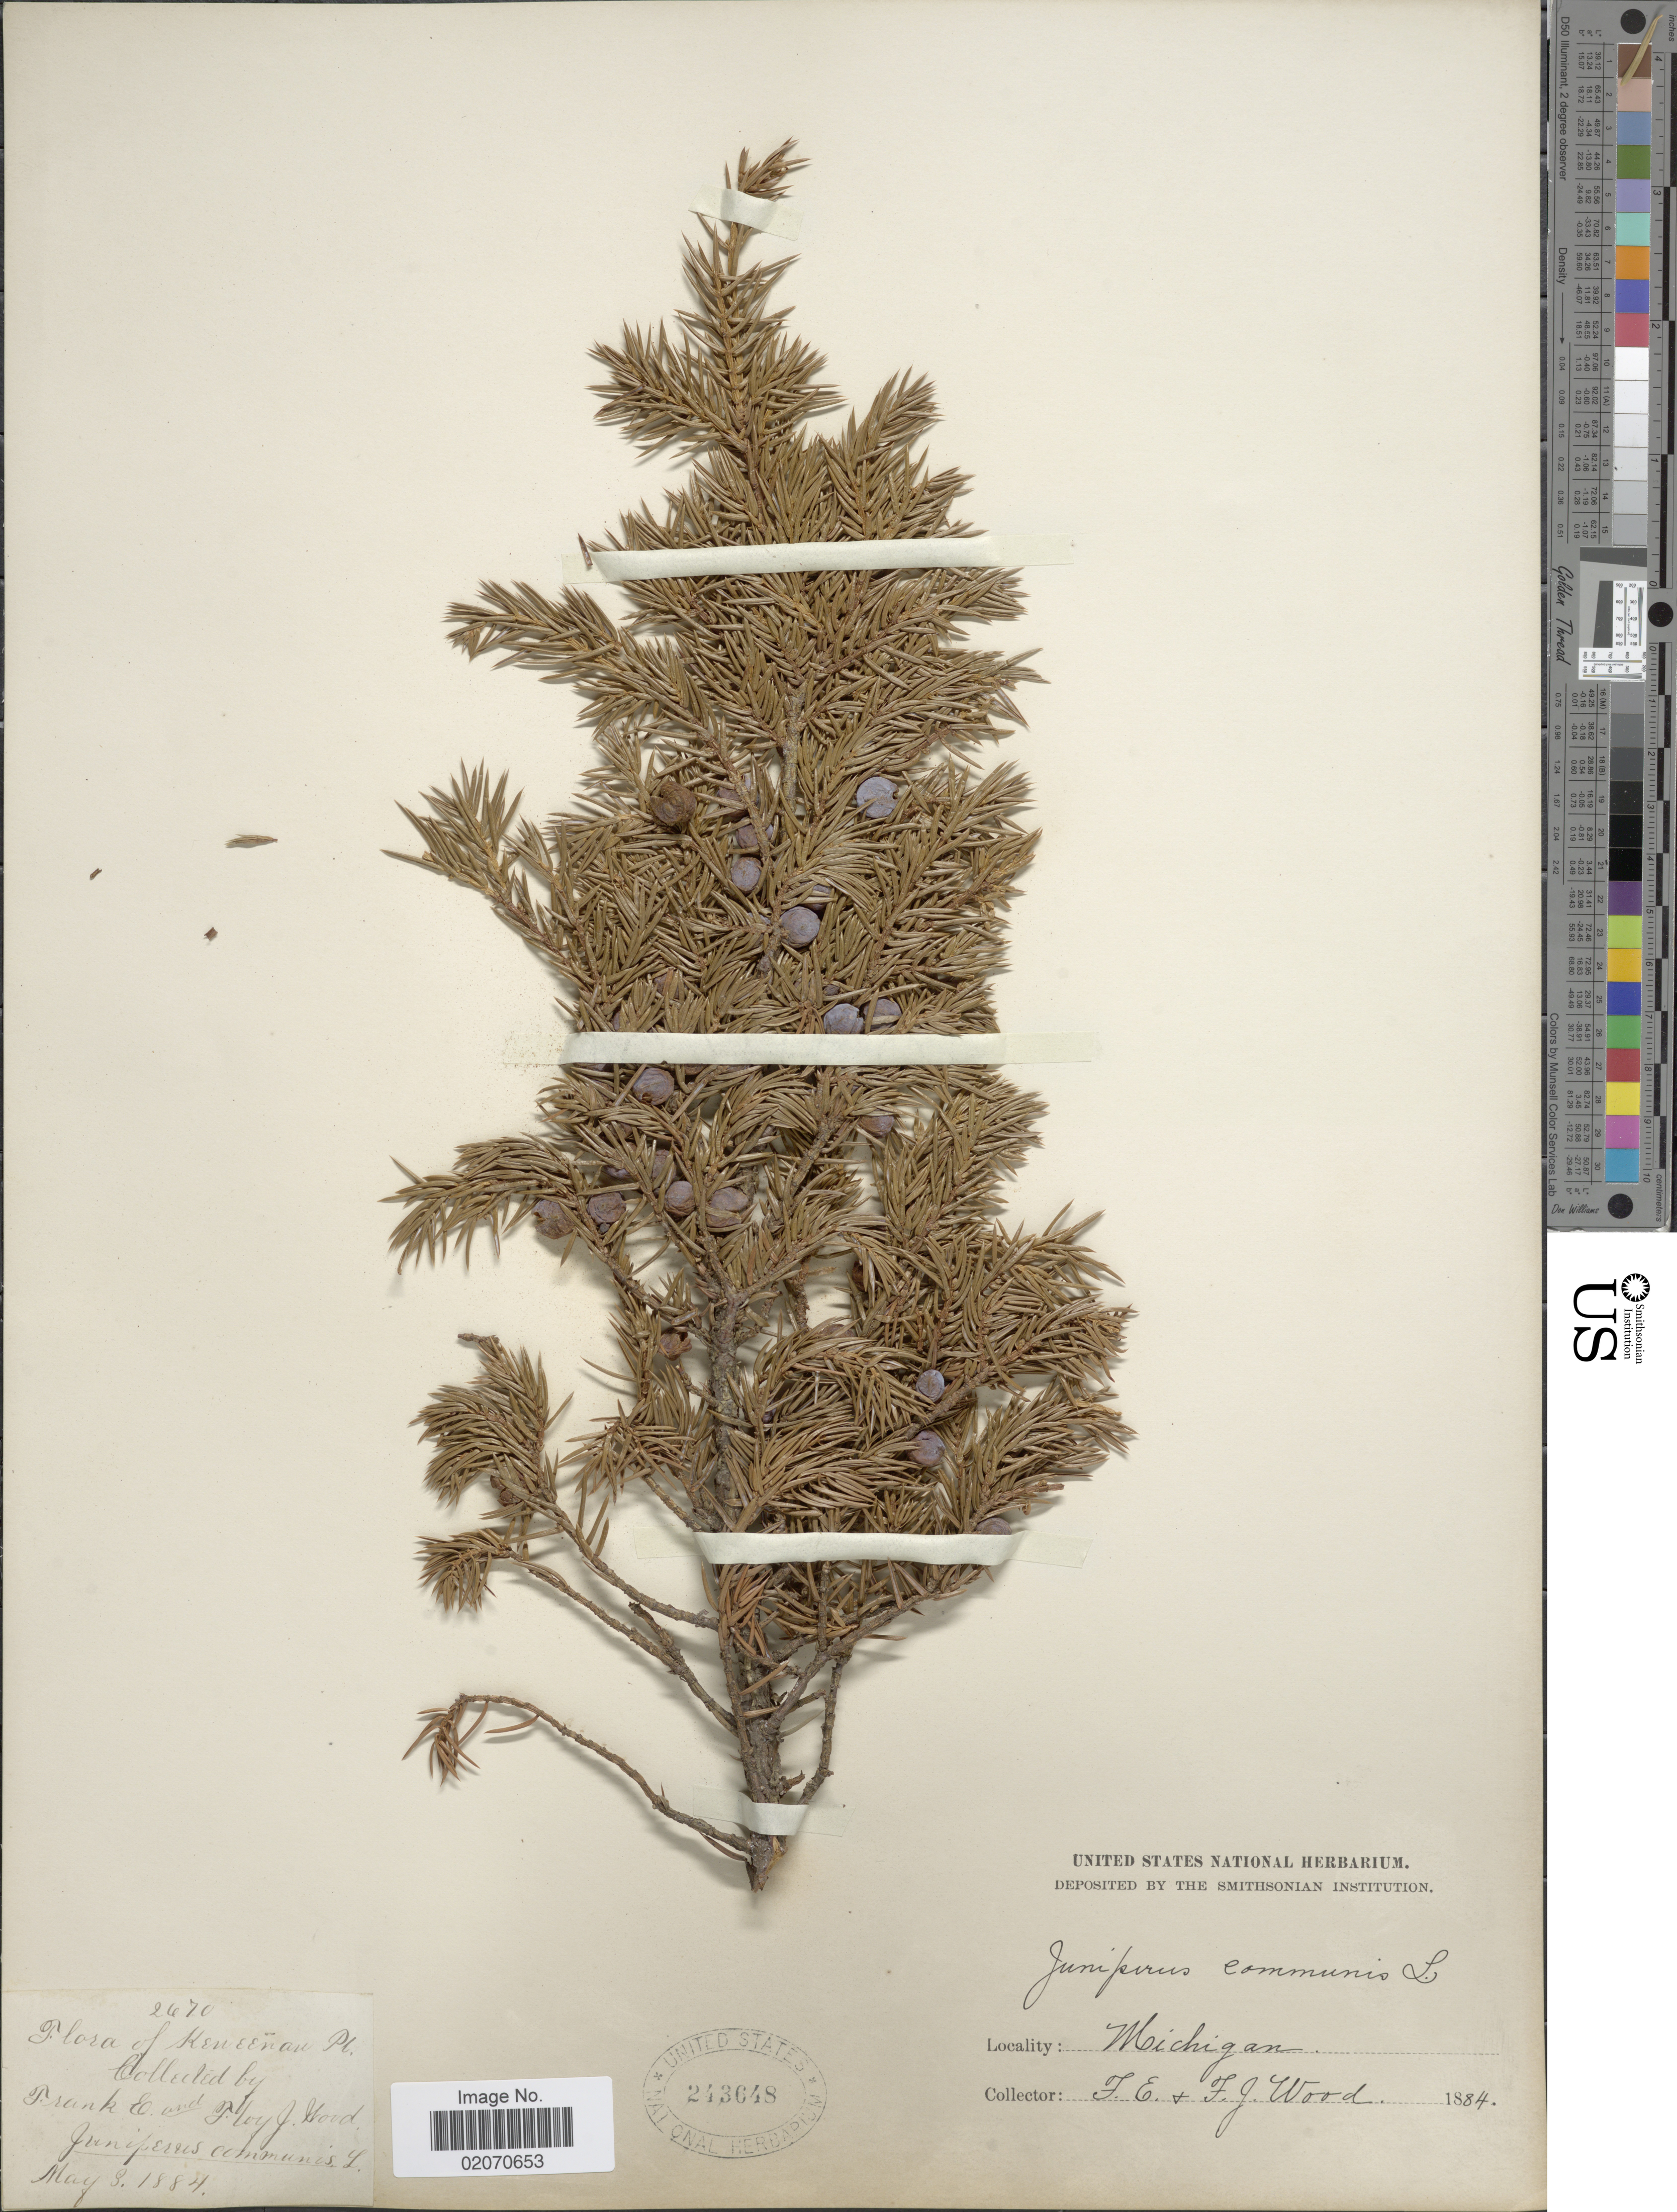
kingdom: Plantae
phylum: Tracheophyta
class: Pinopsida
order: Pinales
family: Cupressaceae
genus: Juniperus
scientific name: Juniperus communis var. depressa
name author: Pursh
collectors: F. Wood & F. Wood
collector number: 2470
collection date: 1884-05-08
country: United States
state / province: Michigan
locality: Keweenaw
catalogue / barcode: US 243648